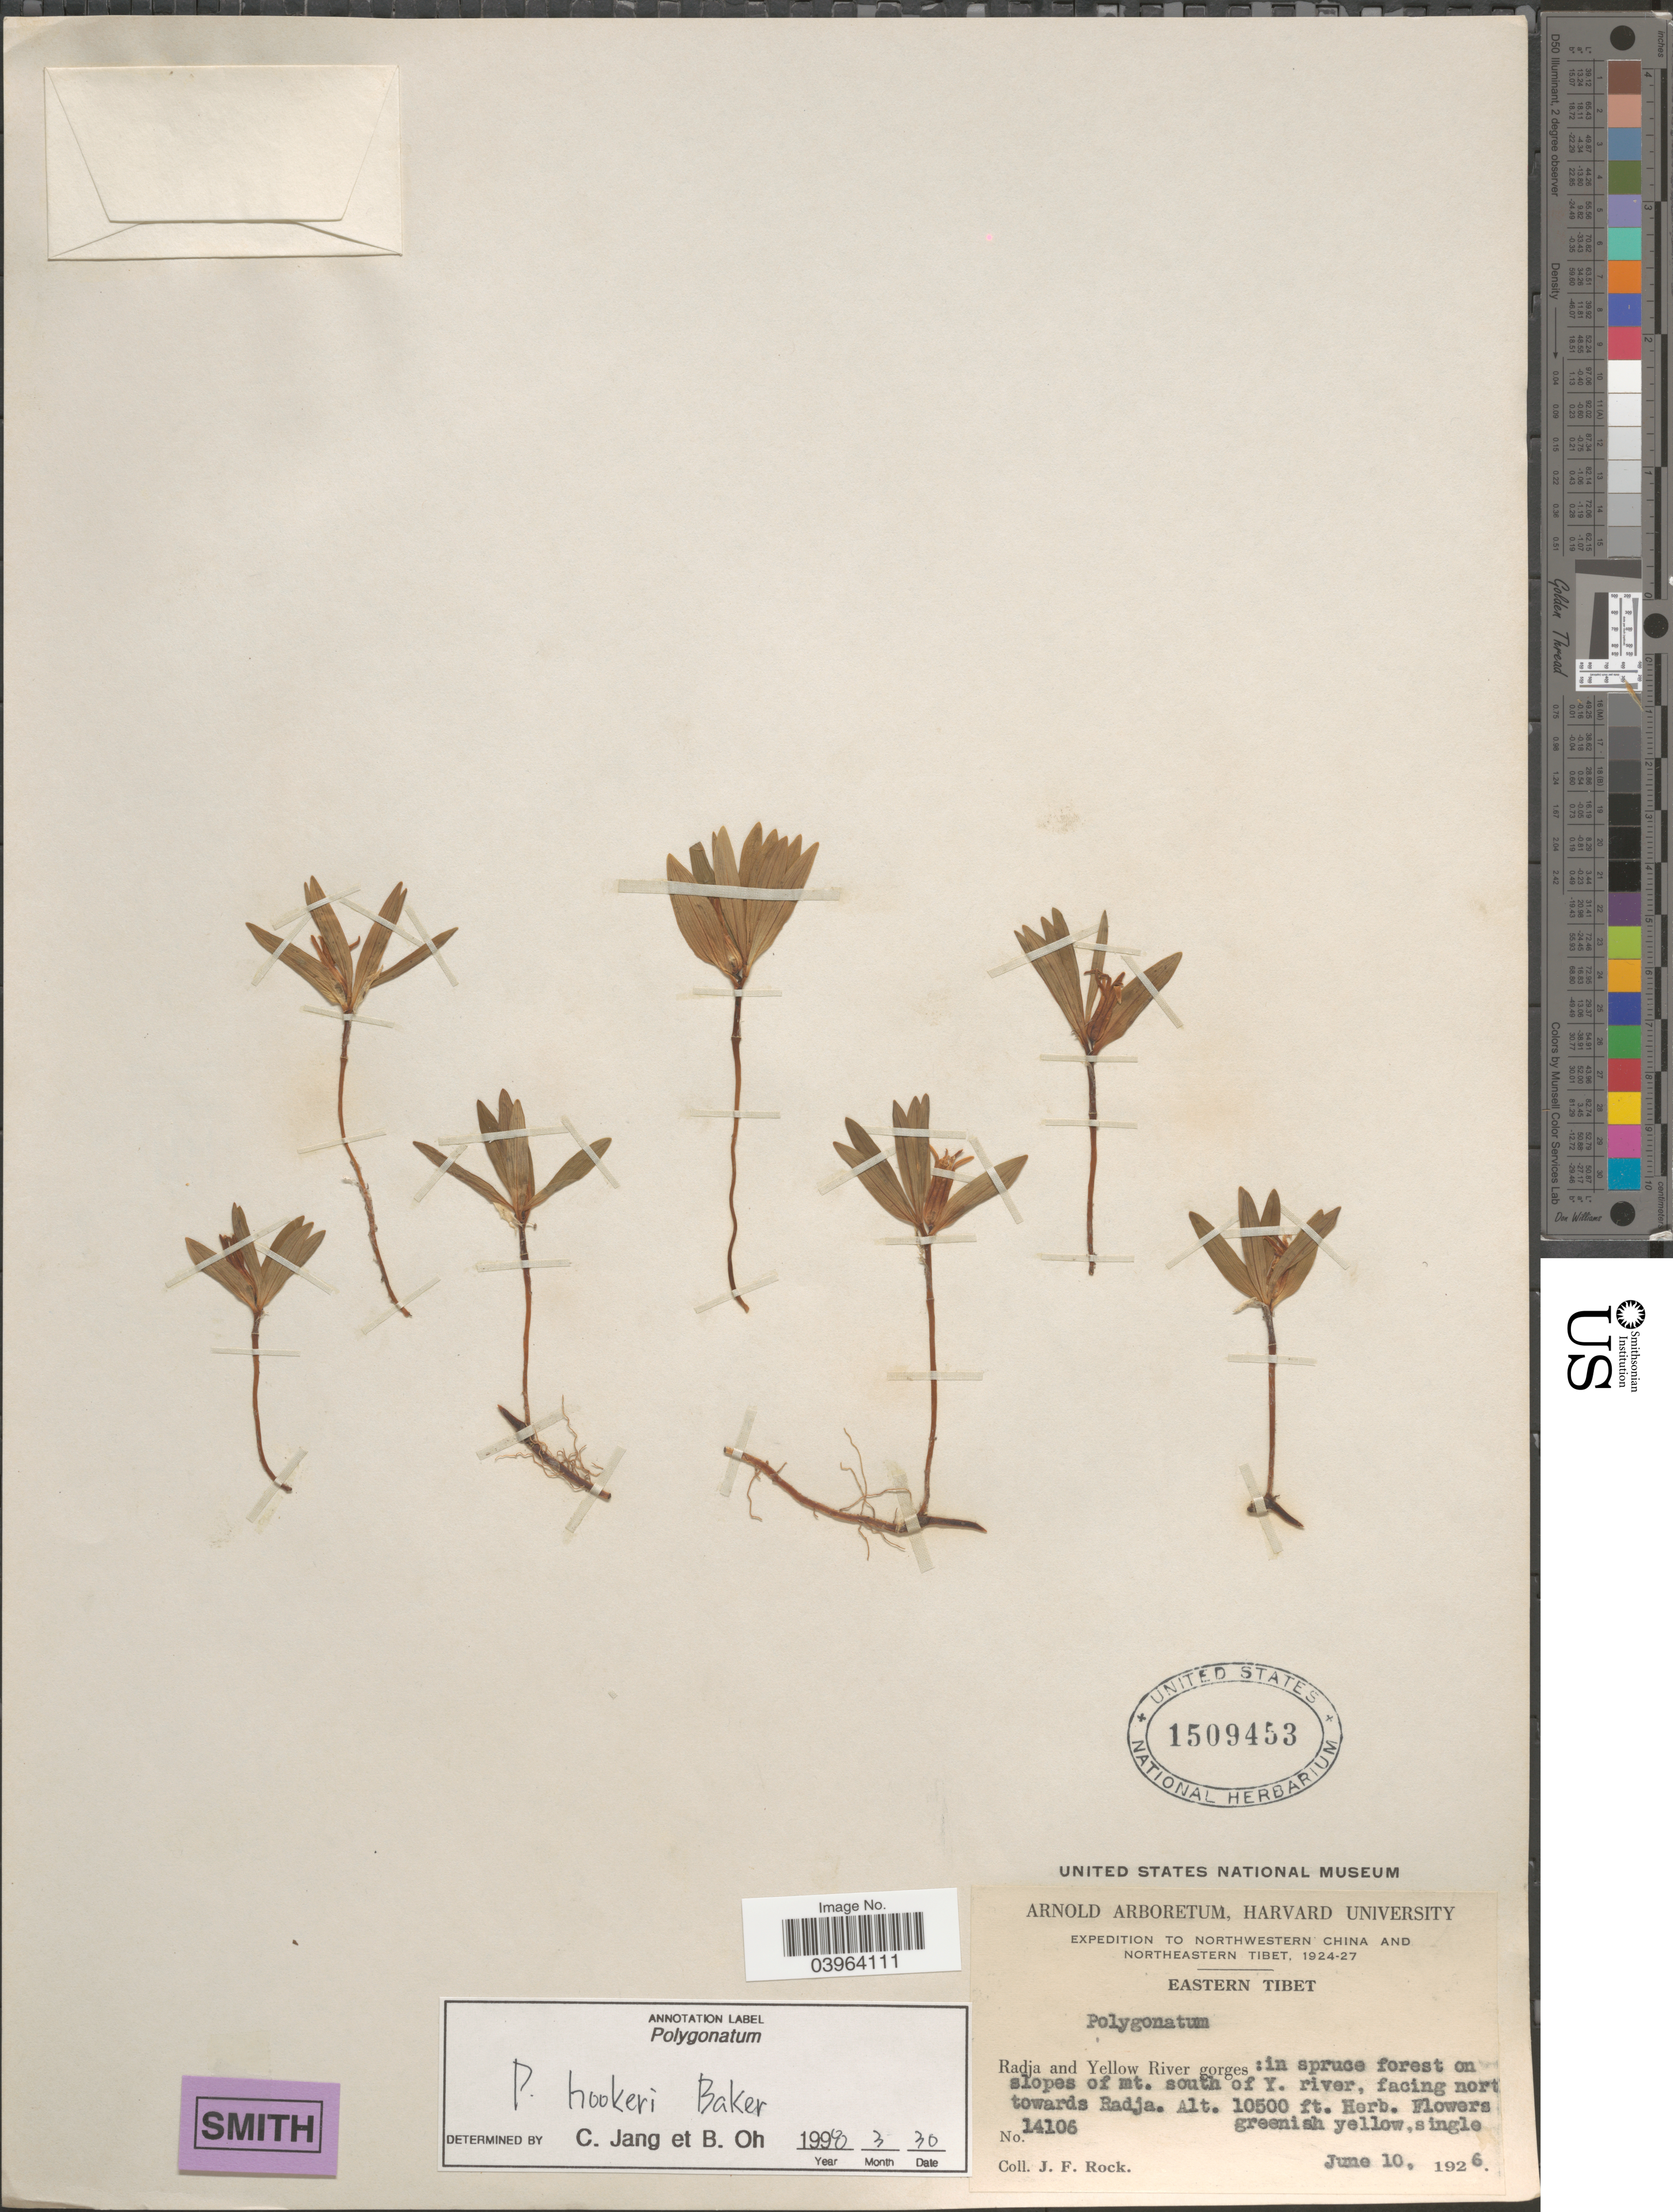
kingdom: Plantae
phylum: Tracheophyta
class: Liliopsida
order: Asparagales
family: Asparagaceae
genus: Polygonatum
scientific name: Polygonatum hookeri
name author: Baker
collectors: J. Rock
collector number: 14106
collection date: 1926-06-10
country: China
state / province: Xizang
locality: Northwestern China. Eastern Tibet. Radja and Yellow River gorges: on slopes of mt. south of Y. river, facing nort [illegible text] towards Radja.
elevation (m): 3200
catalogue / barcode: US 1509453